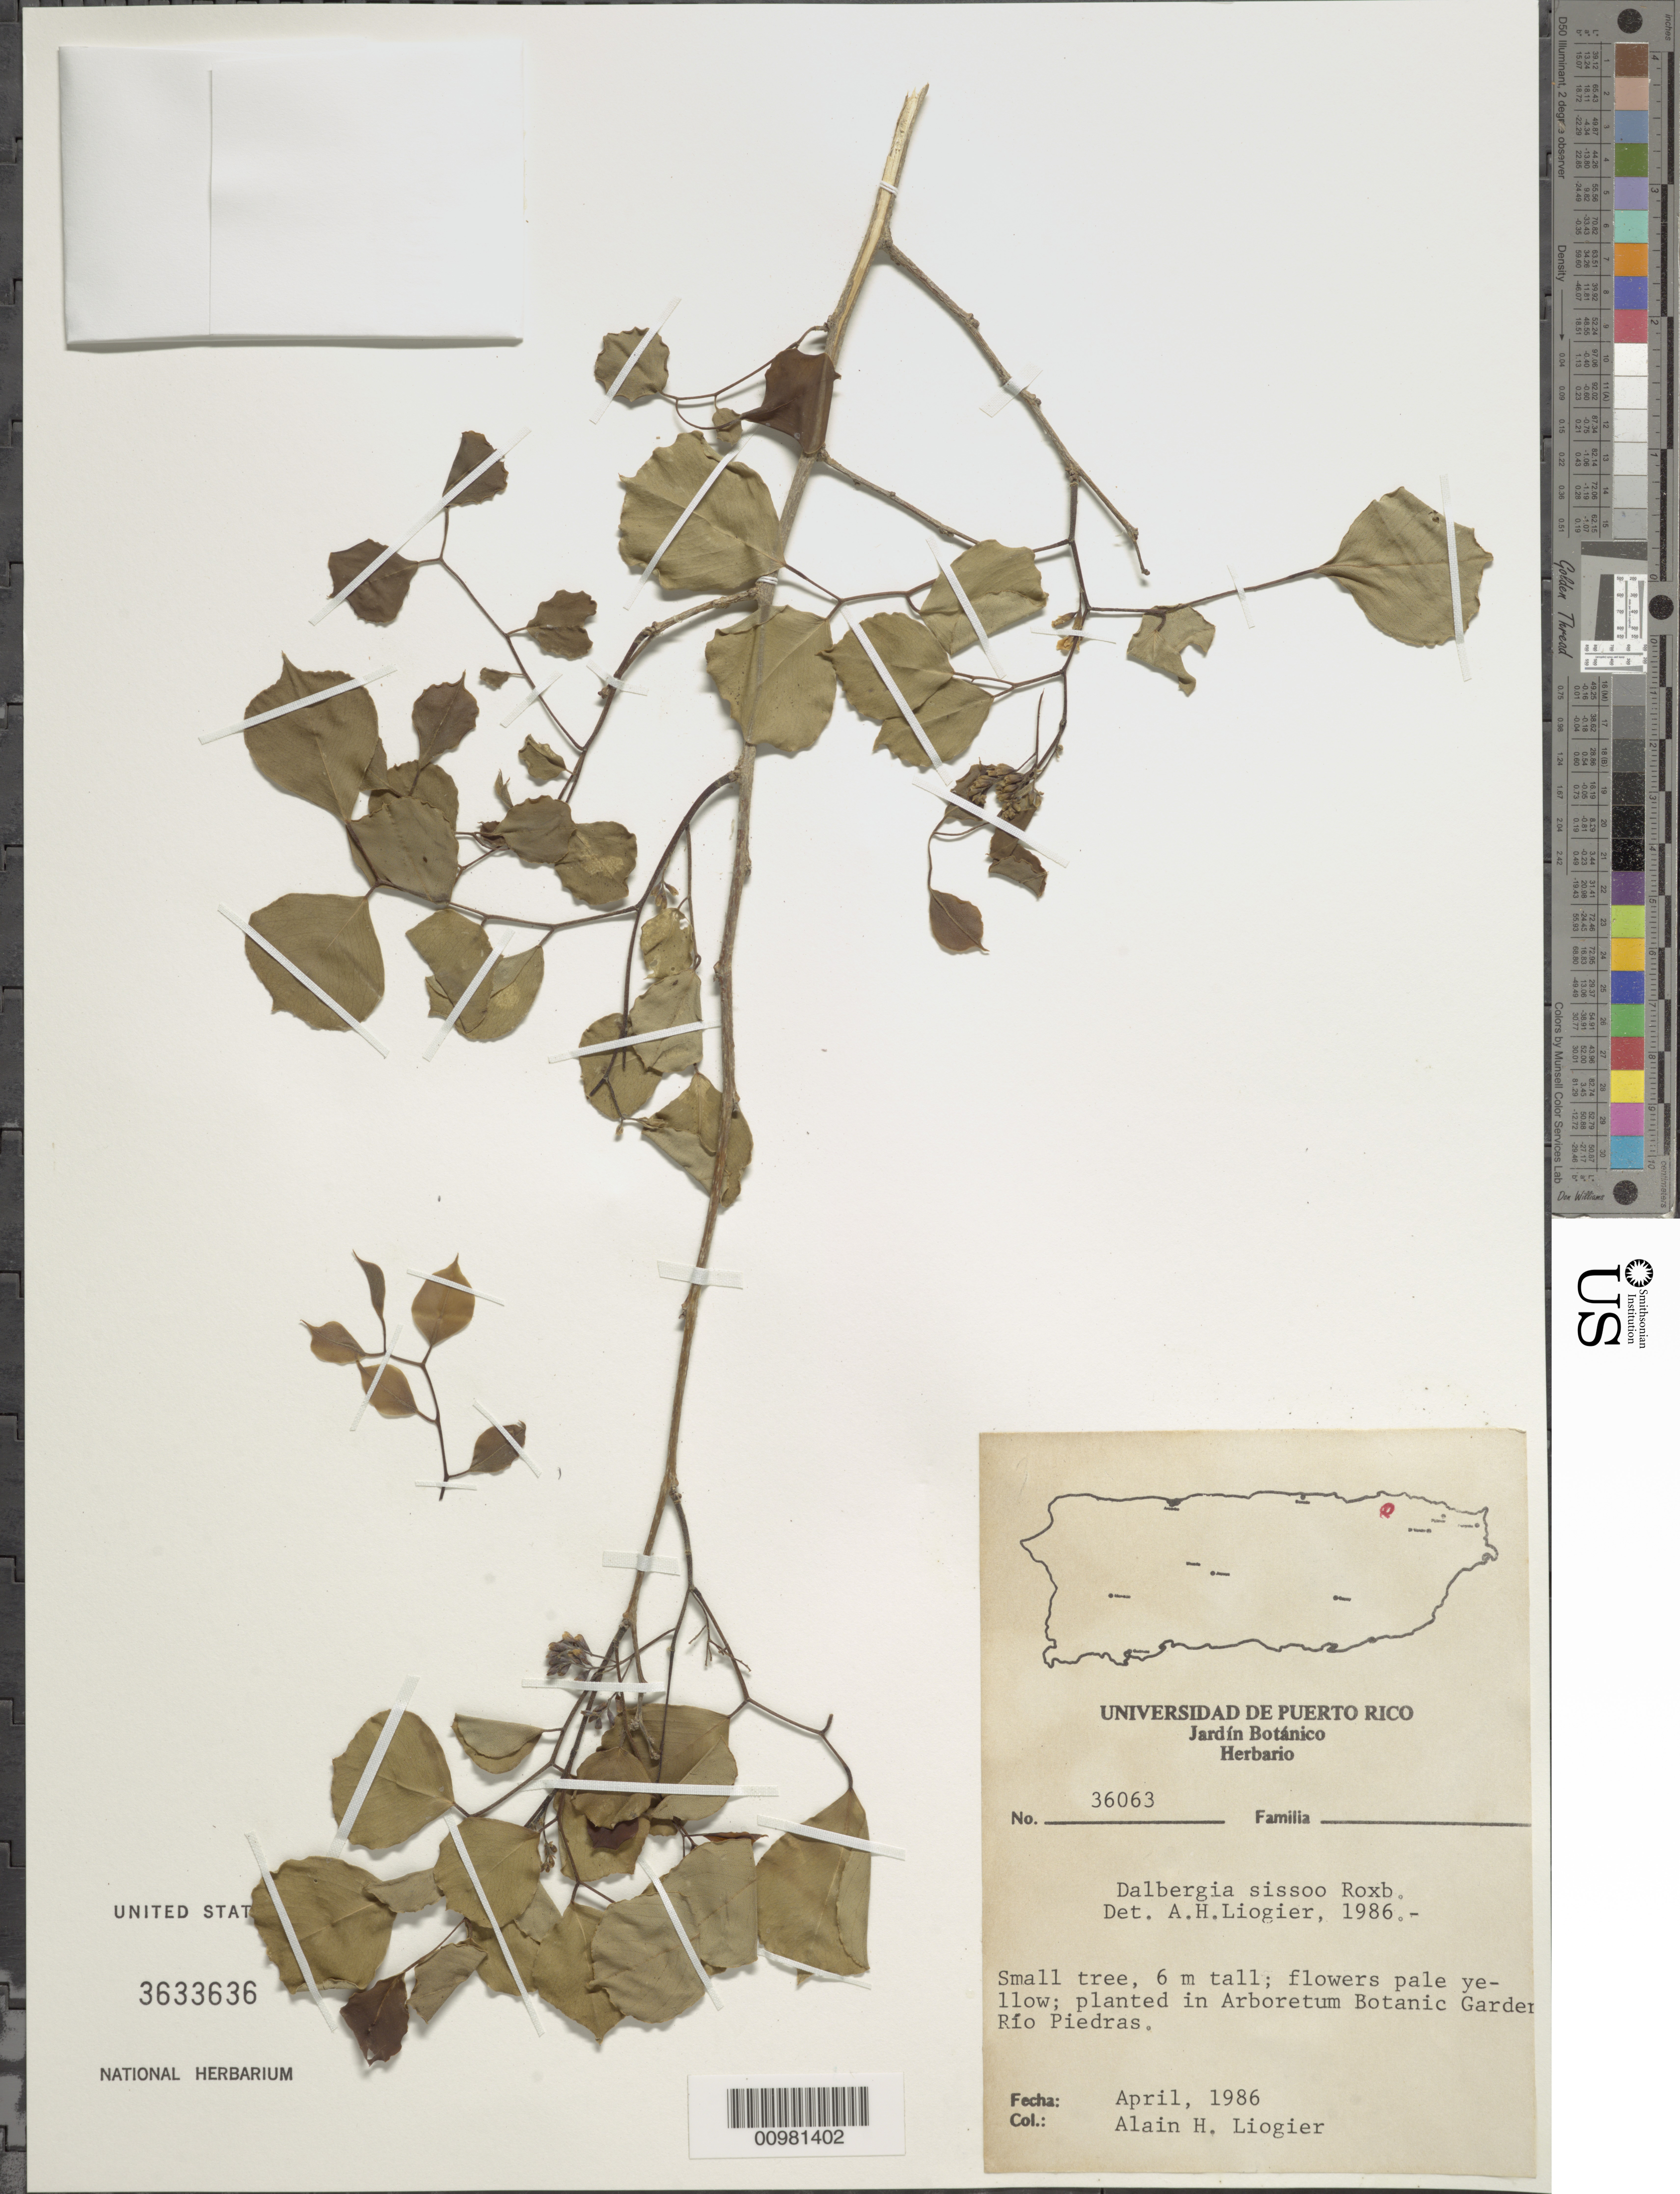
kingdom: Plantae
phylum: Tracheophyta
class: Magnoliopsida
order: Fabales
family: Fabaceae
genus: Dalbergia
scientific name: Dalbergia sissoo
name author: Roxb.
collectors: A. H. Liogier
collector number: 36063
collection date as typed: Apr 1986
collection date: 1986-04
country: Puerto Rico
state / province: San Juan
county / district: Río Piedras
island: Puerto Rico I.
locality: Arboretum Botanic Garden, Rio Piedras.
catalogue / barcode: US 3633636